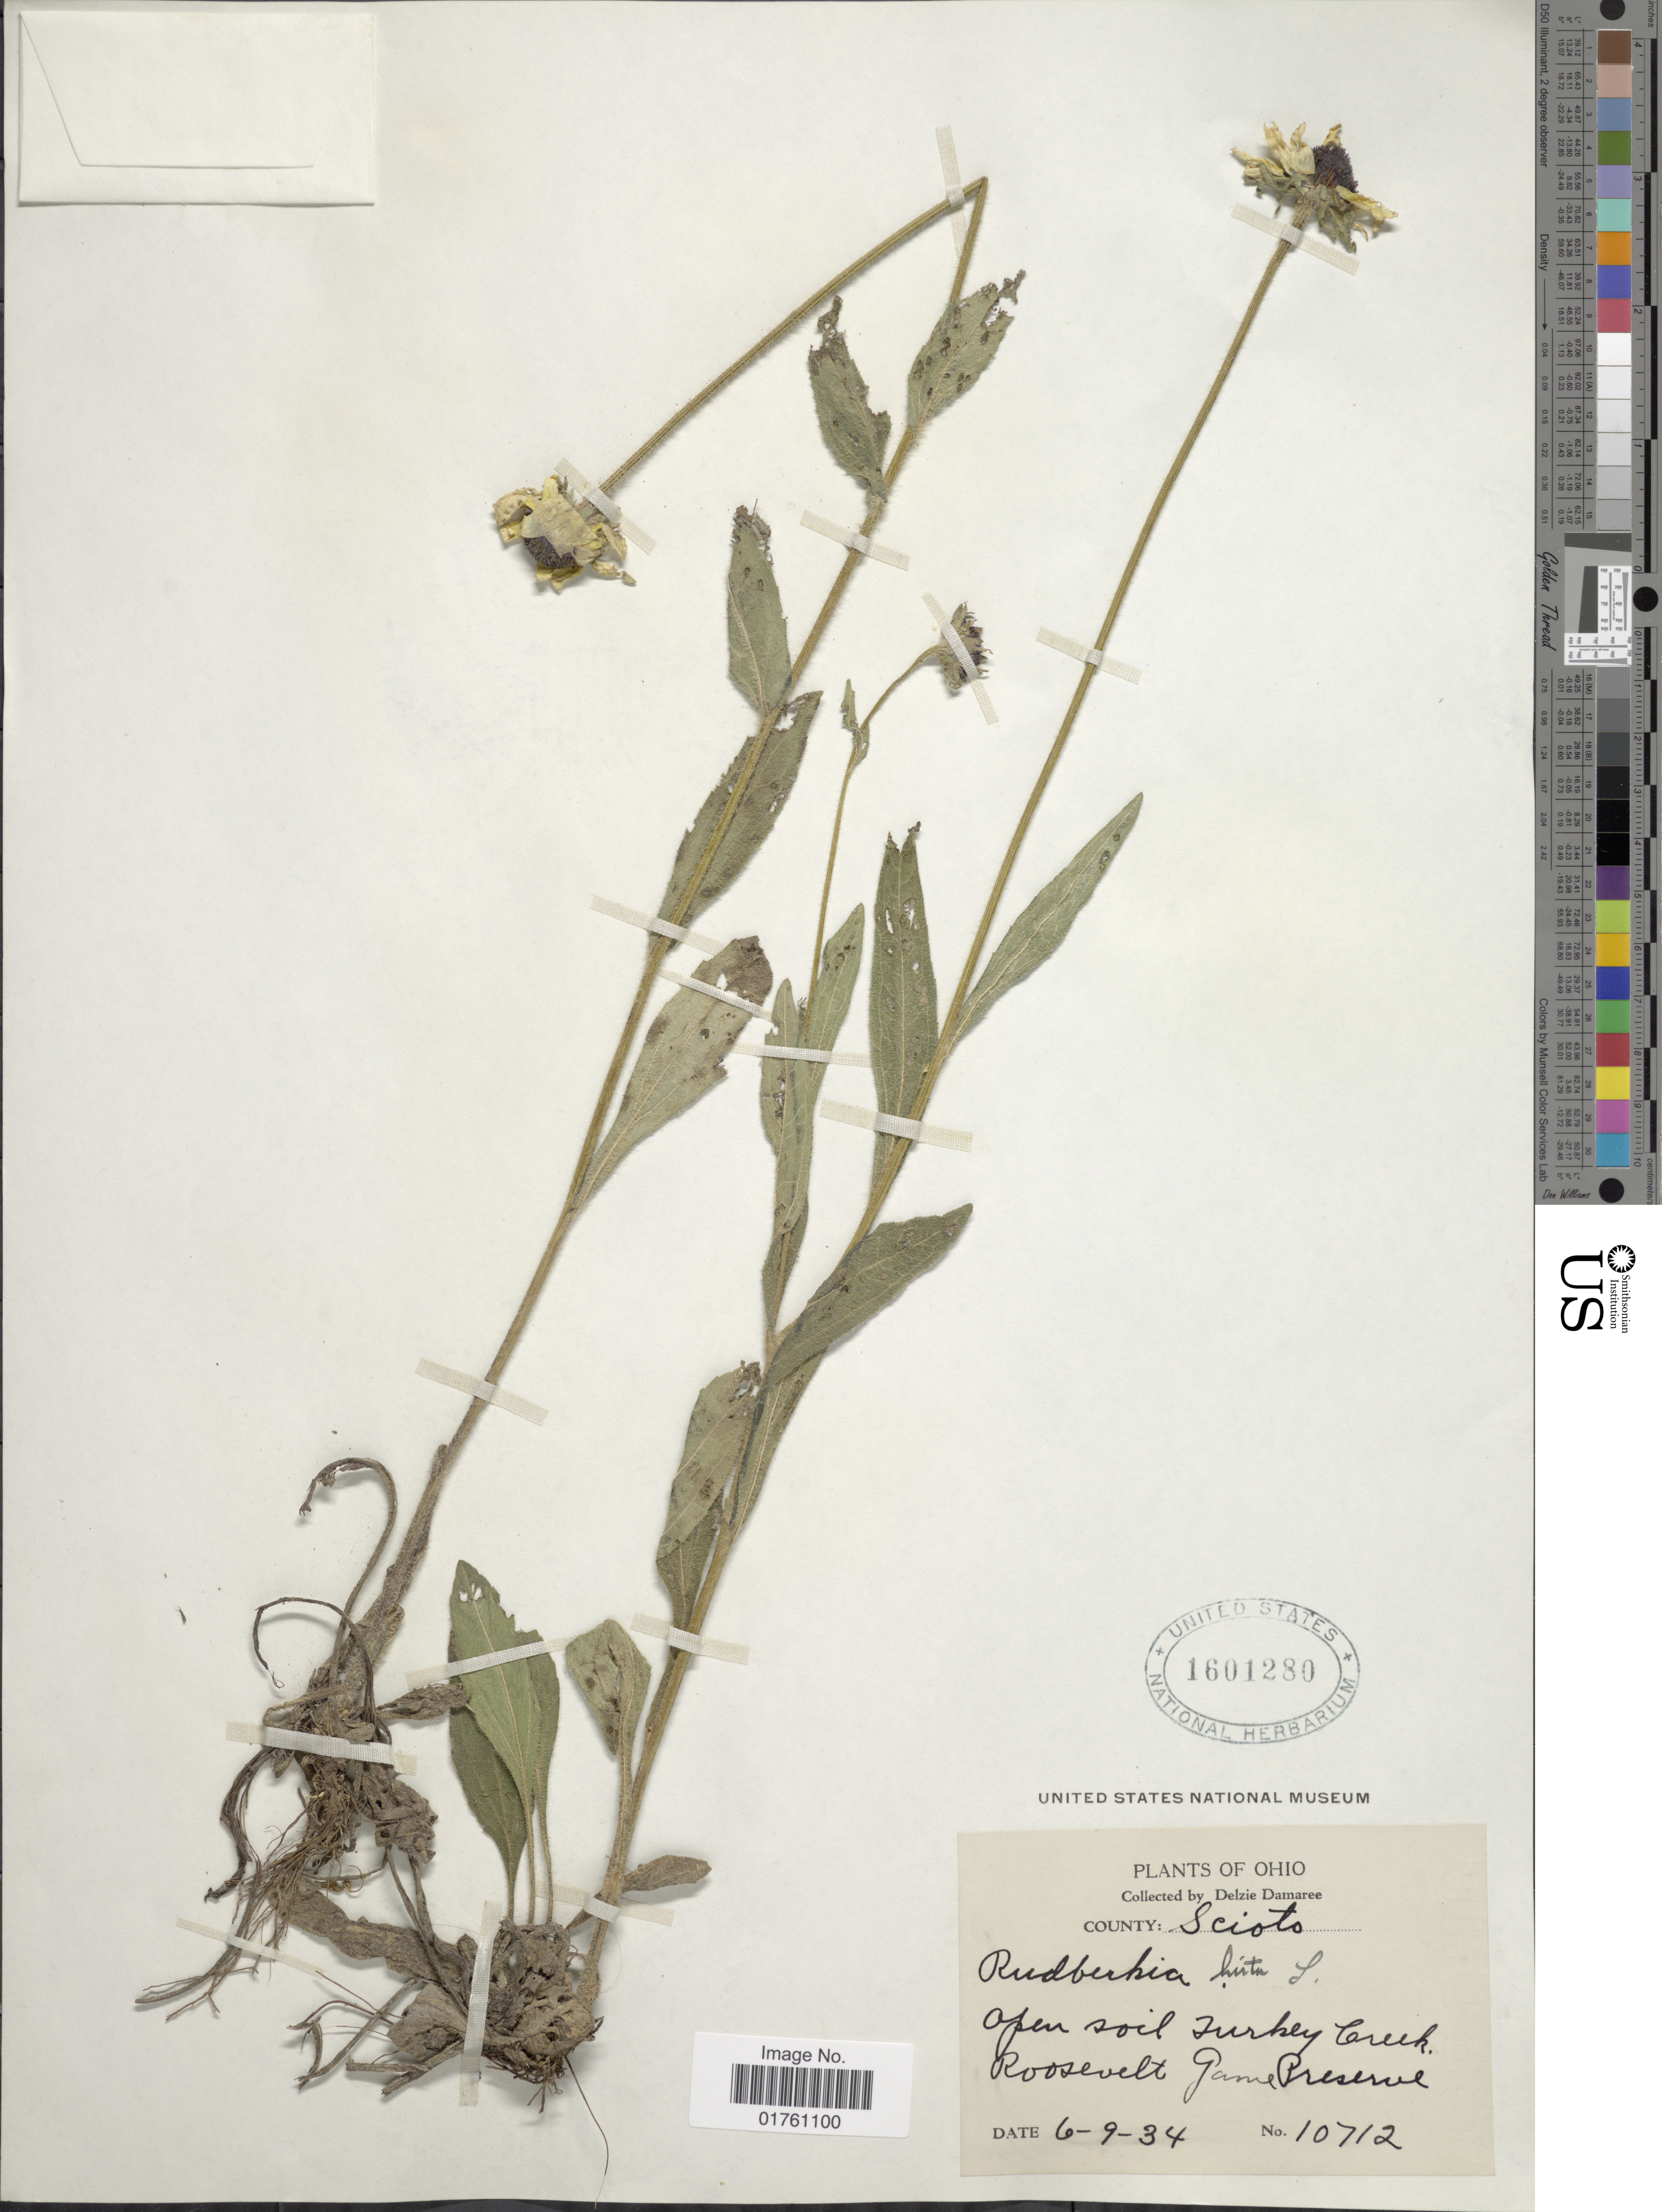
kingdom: Plantae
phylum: Tracheophyta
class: Magnoliopsida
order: Asterales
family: Asteraceae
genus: Rudbeckia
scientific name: Rudbeckia hirta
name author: L.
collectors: D. Demaree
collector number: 10712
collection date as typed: Transcribed d/m/y: 9/6/34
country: United States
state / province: Ohio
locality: County: Scioto, open soil Turkey Creek Roosevelt Game Preserve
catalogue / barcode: US 1601280